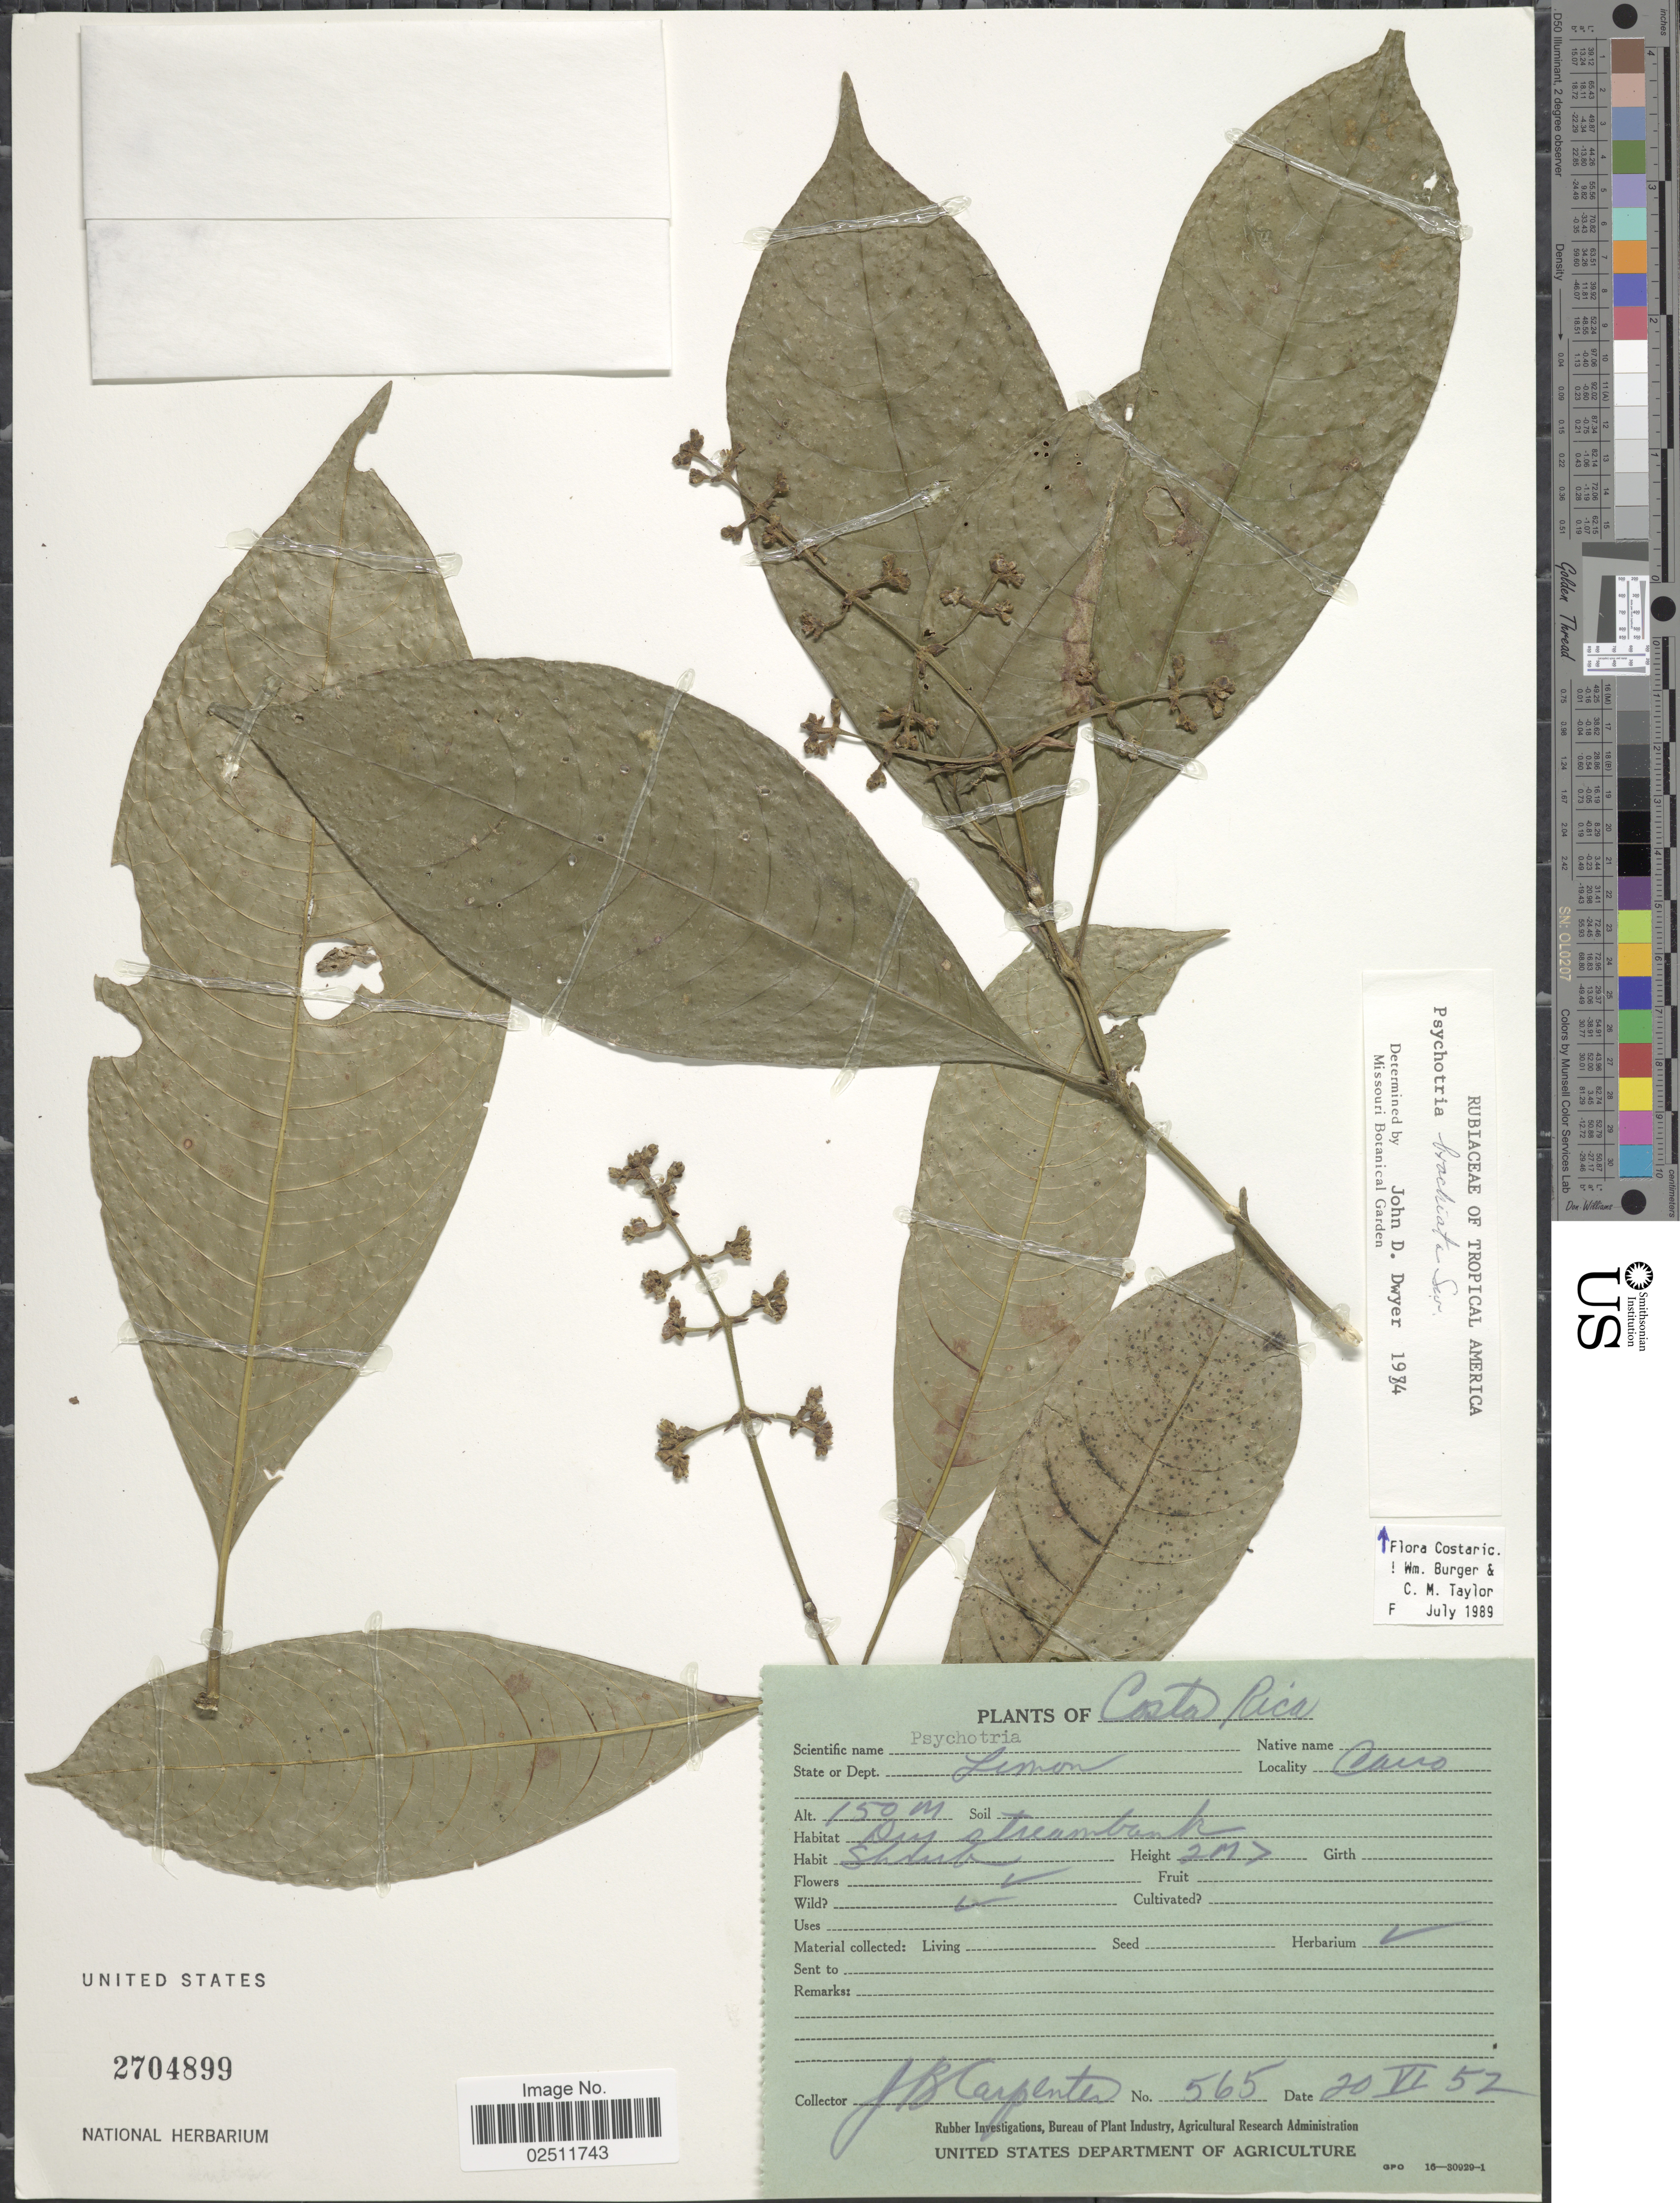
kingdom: Plantae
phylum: Tracheophyta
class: Magnoliopsida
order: Gentianales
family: Rubiaceae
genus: Psychotria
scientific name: Psychotria brachiata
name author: Sw.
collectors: J. Carpenter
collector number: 565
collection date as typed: Transcribed d/m/y: 20/6/52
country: Costa Rica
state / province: Limón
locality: Cairo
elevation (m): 150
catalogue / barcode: US 2704899